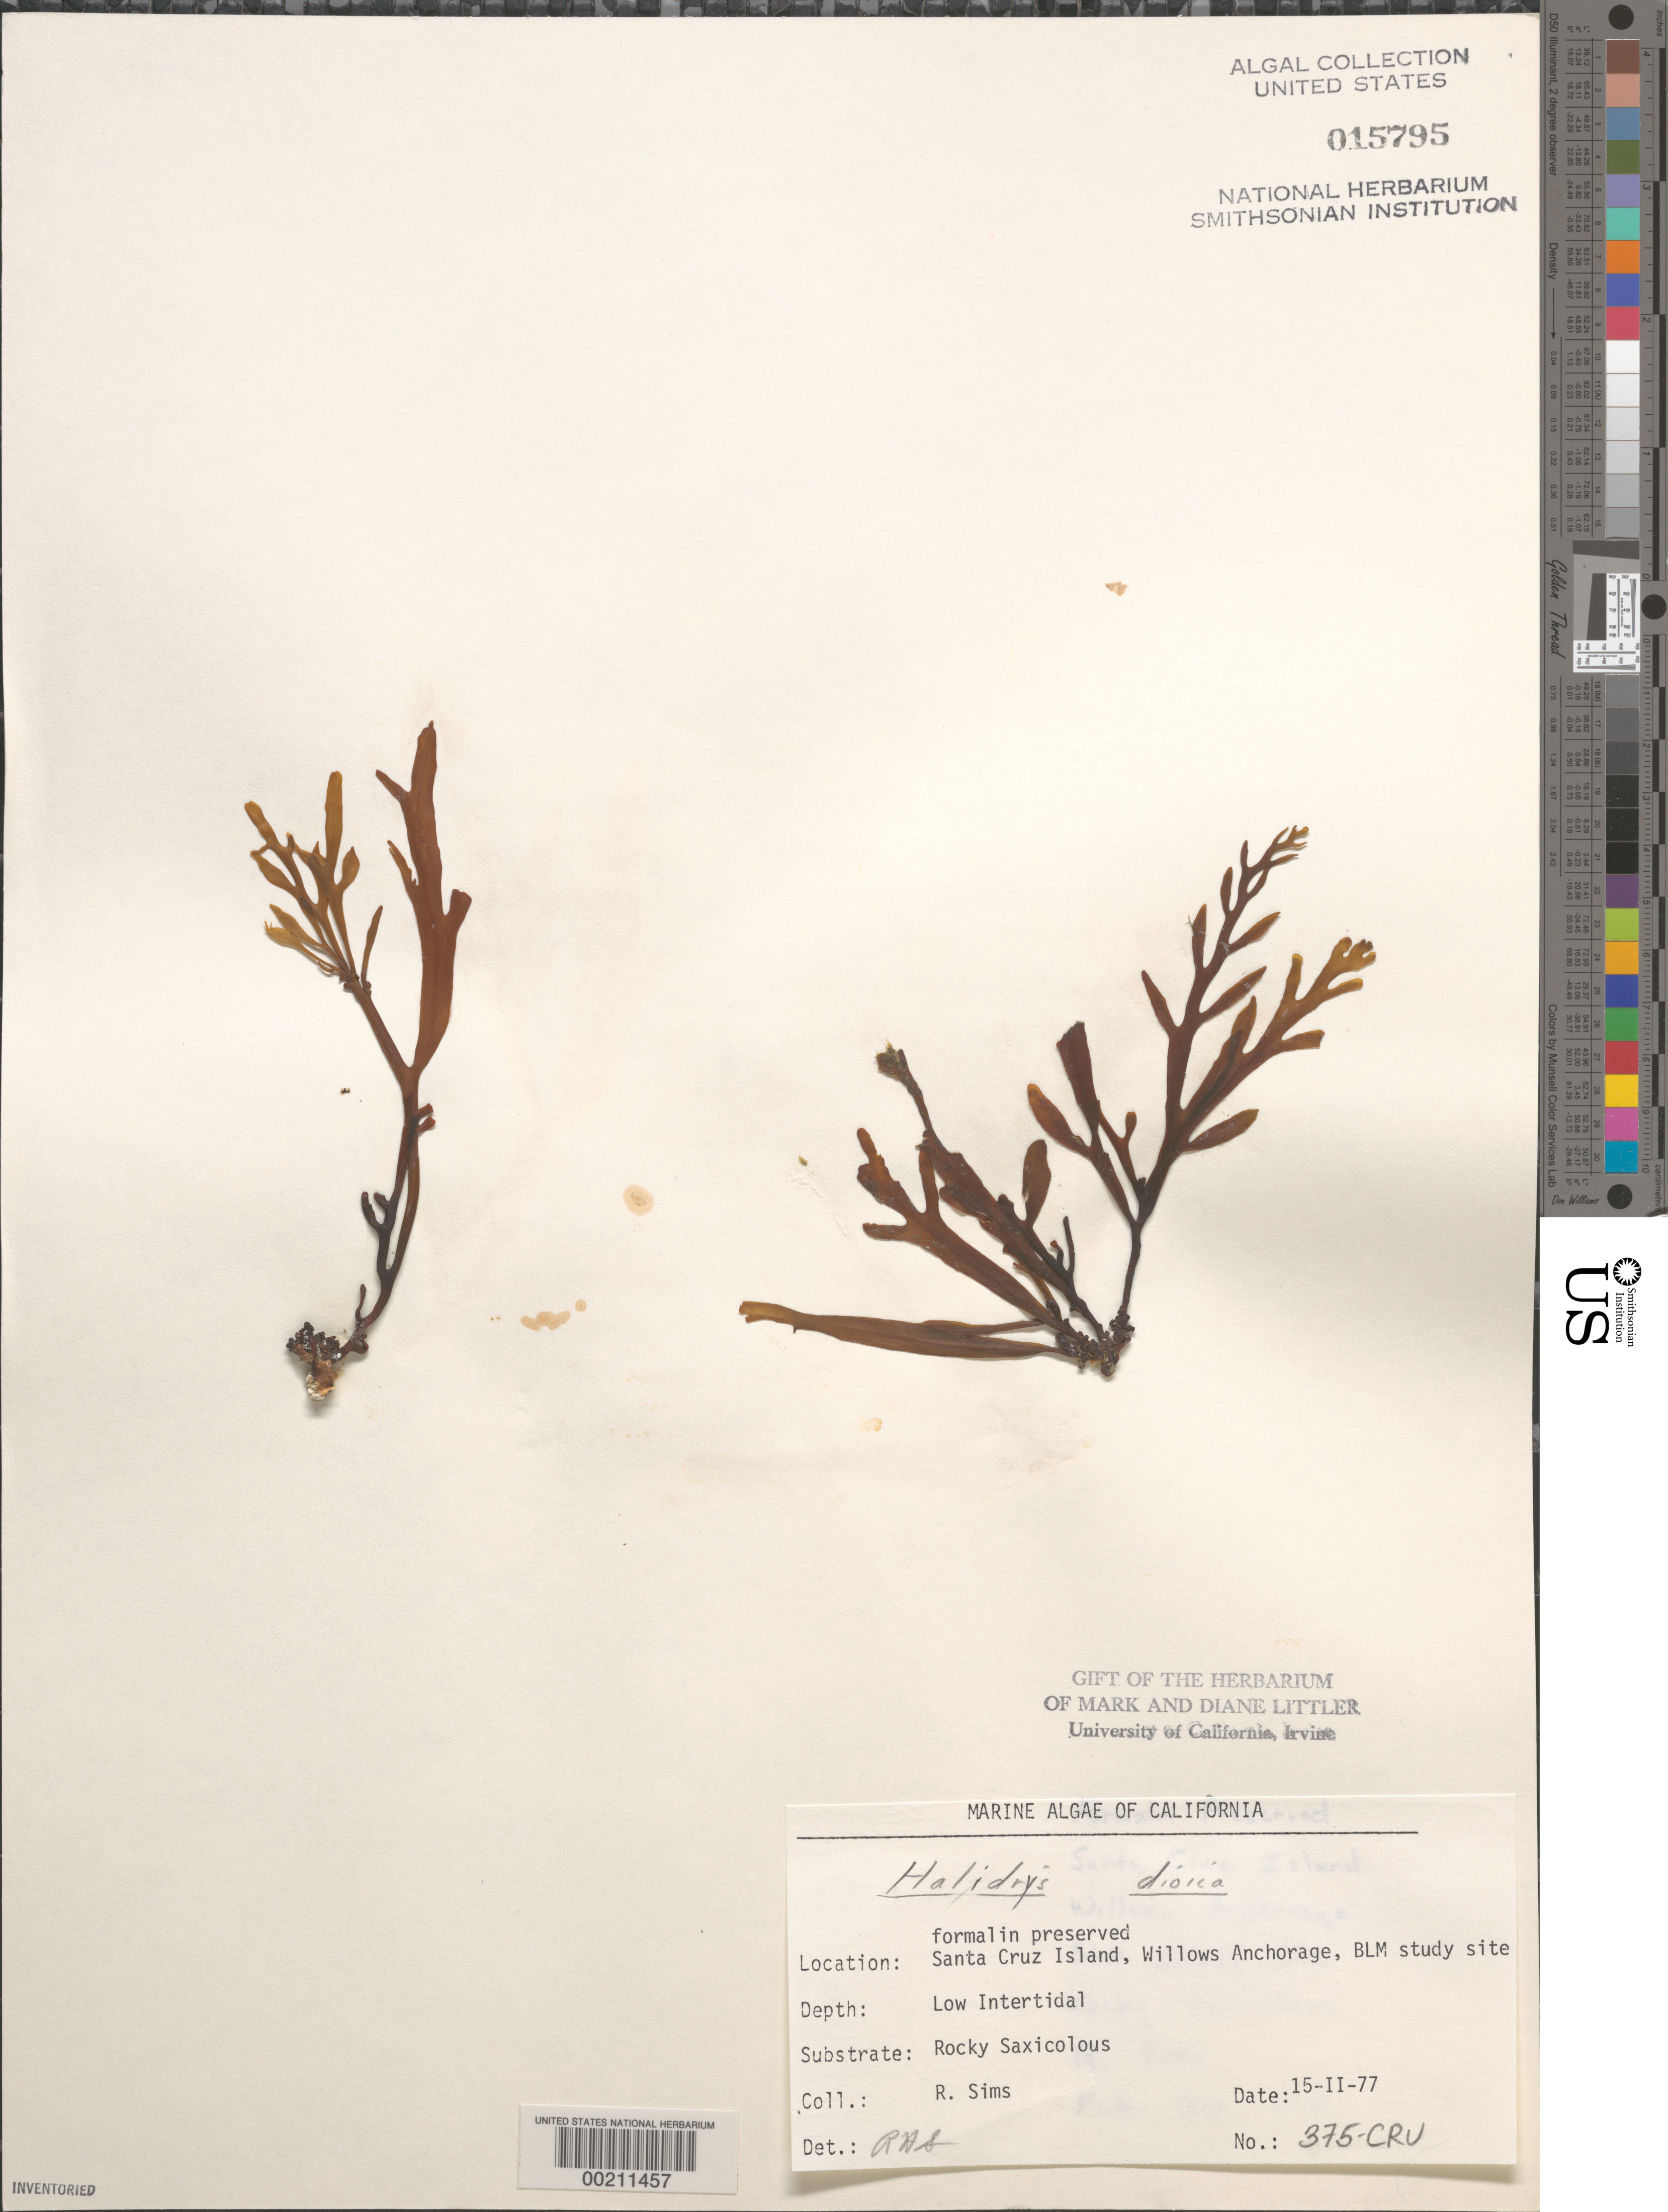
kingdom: Chromista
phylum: Ochrophyta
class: Phaeophyceae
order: Fucales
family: Sargassaceae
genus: Halidrys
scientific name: Halidrys dioica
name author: N.L. Gardner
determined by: Sims, Robert H.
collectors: R. H. Sims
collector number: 375-cru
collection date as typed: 15 Feb 1977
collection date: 1977-02-15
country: United States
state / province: California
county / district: Santa Barbara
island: Santa Cruz Island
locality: Willows Anchorage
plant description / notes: BLM-SOCALBIGHT Rocky Intertidal Survey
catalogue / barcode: US 15795